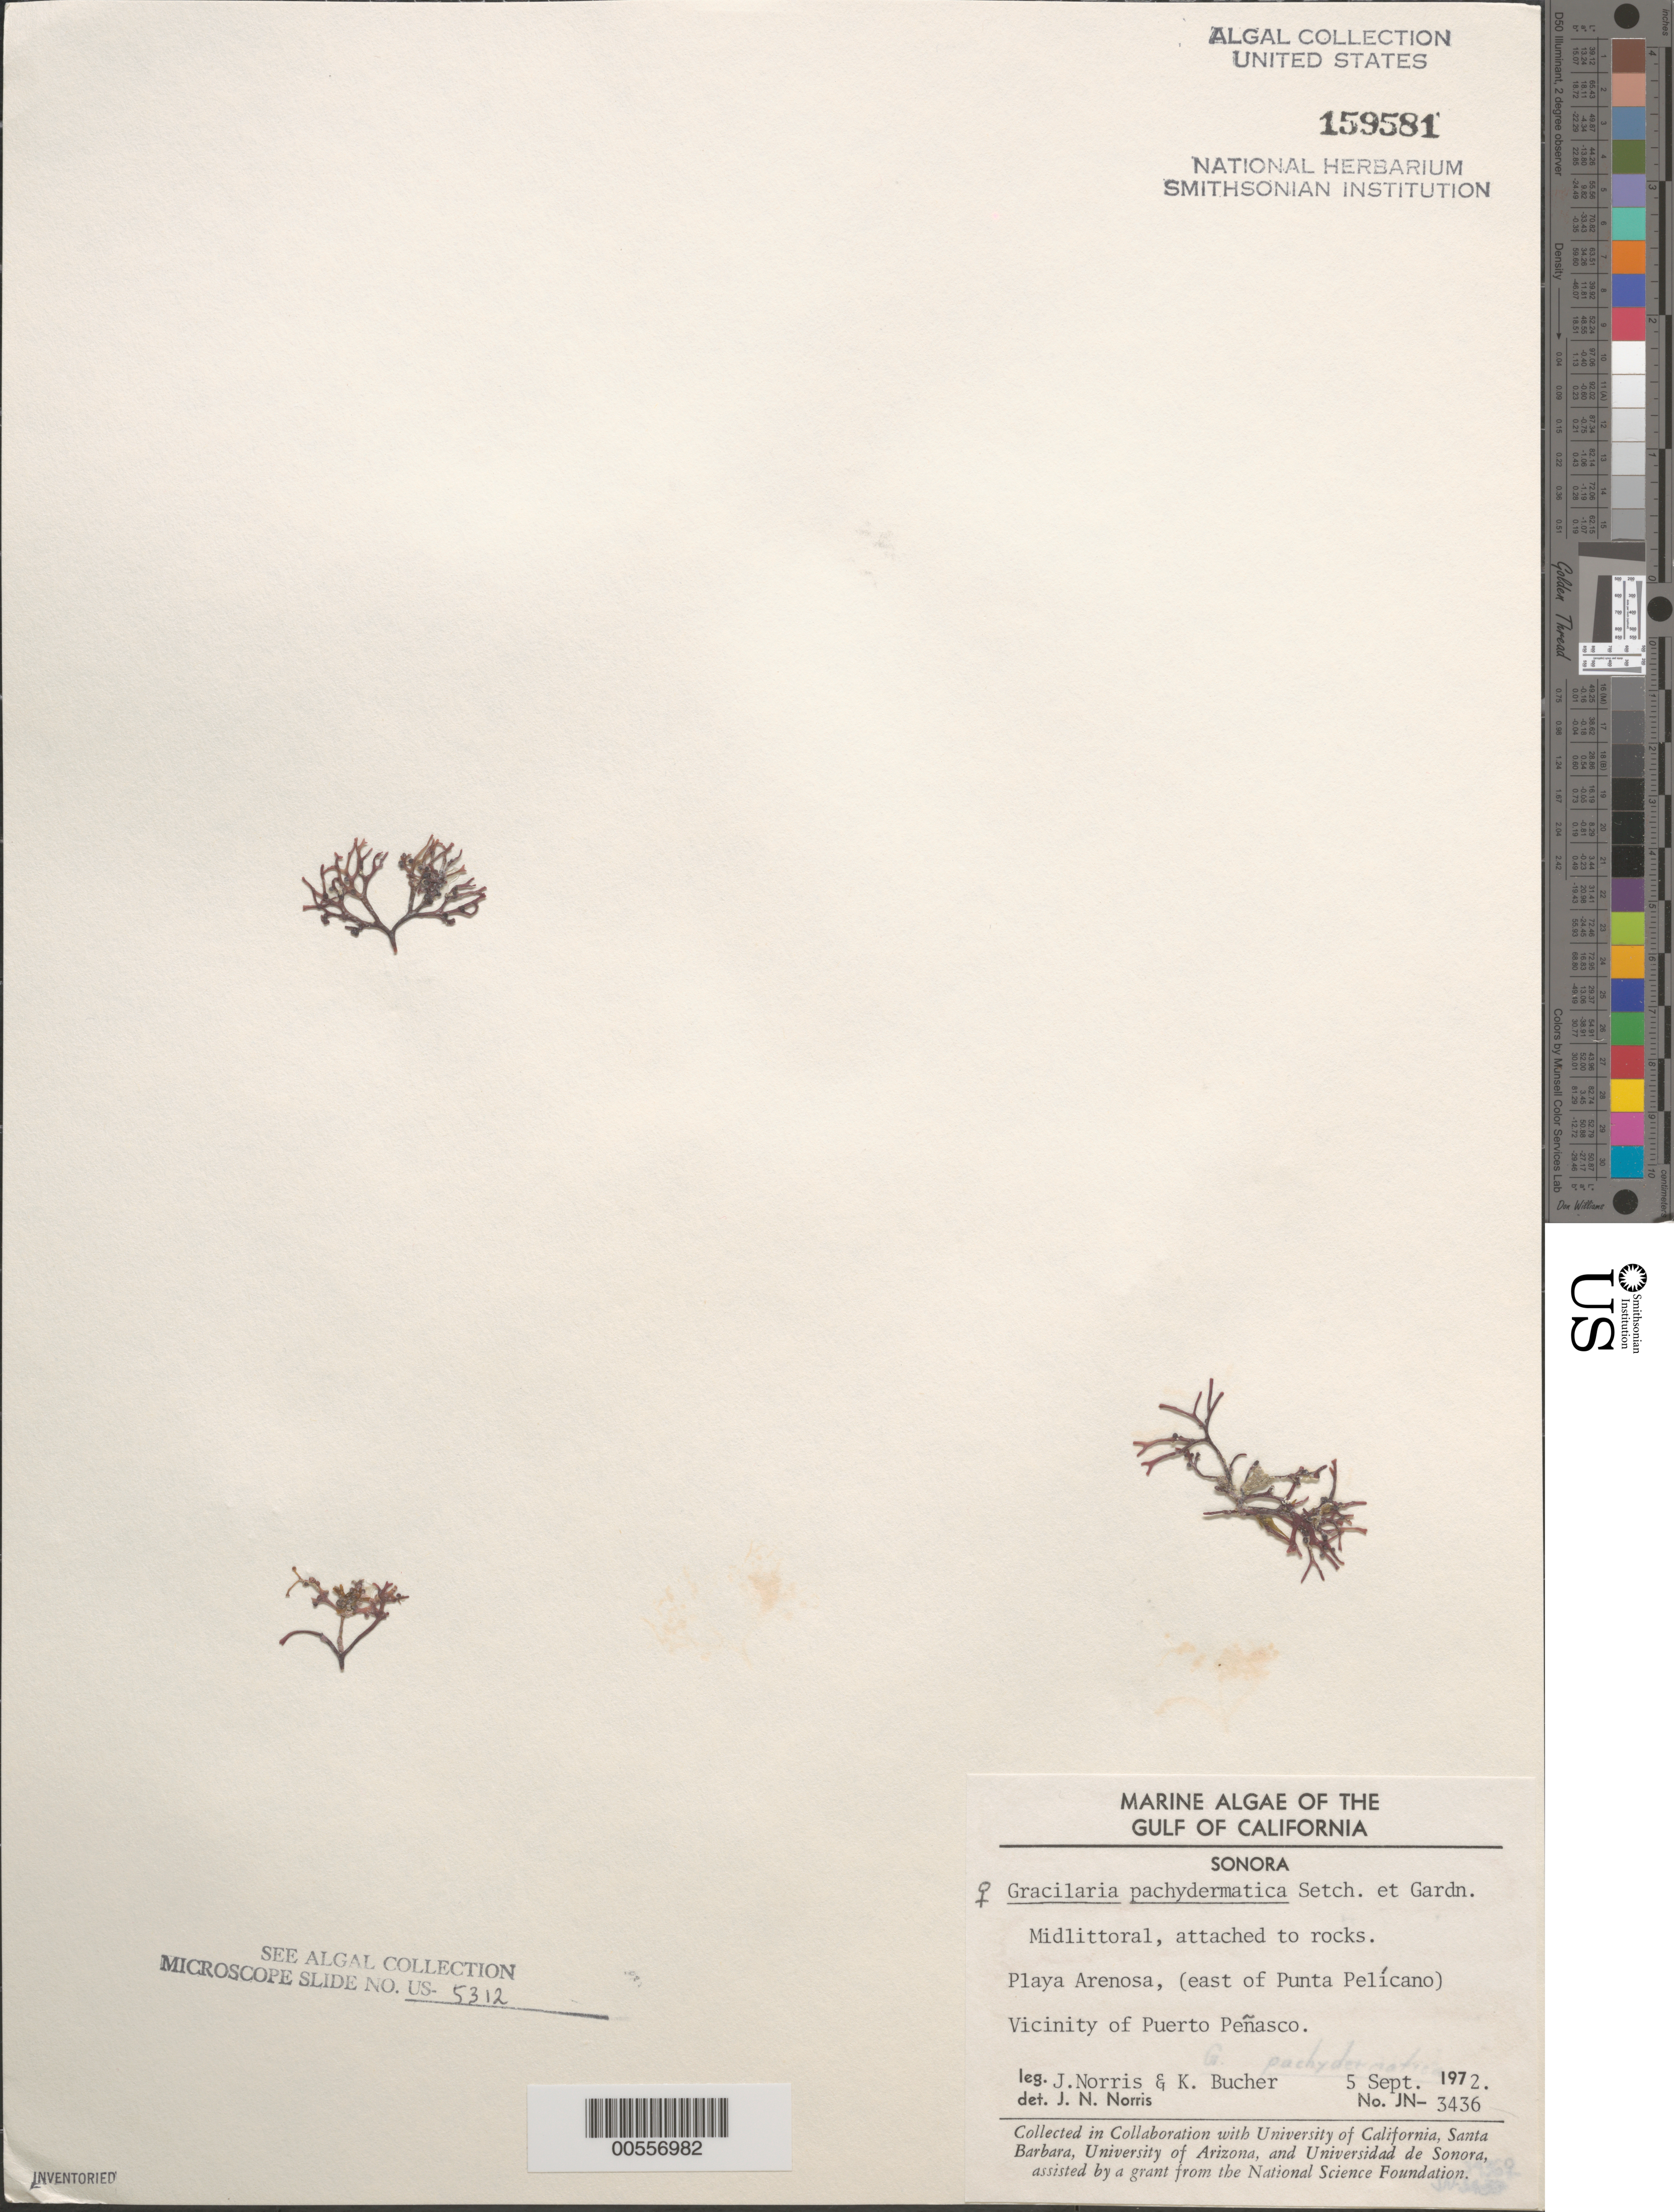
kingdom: Plantae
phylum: Rhodophyta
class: Florideophyceae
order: Gracilariales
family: Gracilariaceae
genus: Gracilaria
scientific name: Gracilaria pachydermatica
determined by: Norris, James N.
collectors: J. N. Norris & K. E. Bucher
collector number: JN-3436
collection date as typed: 05 Sep 1972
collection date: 1972-09-05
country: Mexico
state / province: Sonora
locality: Playa Arenosa, Puerto Penasco, east of Punta Pelicano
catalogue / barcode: US 159581